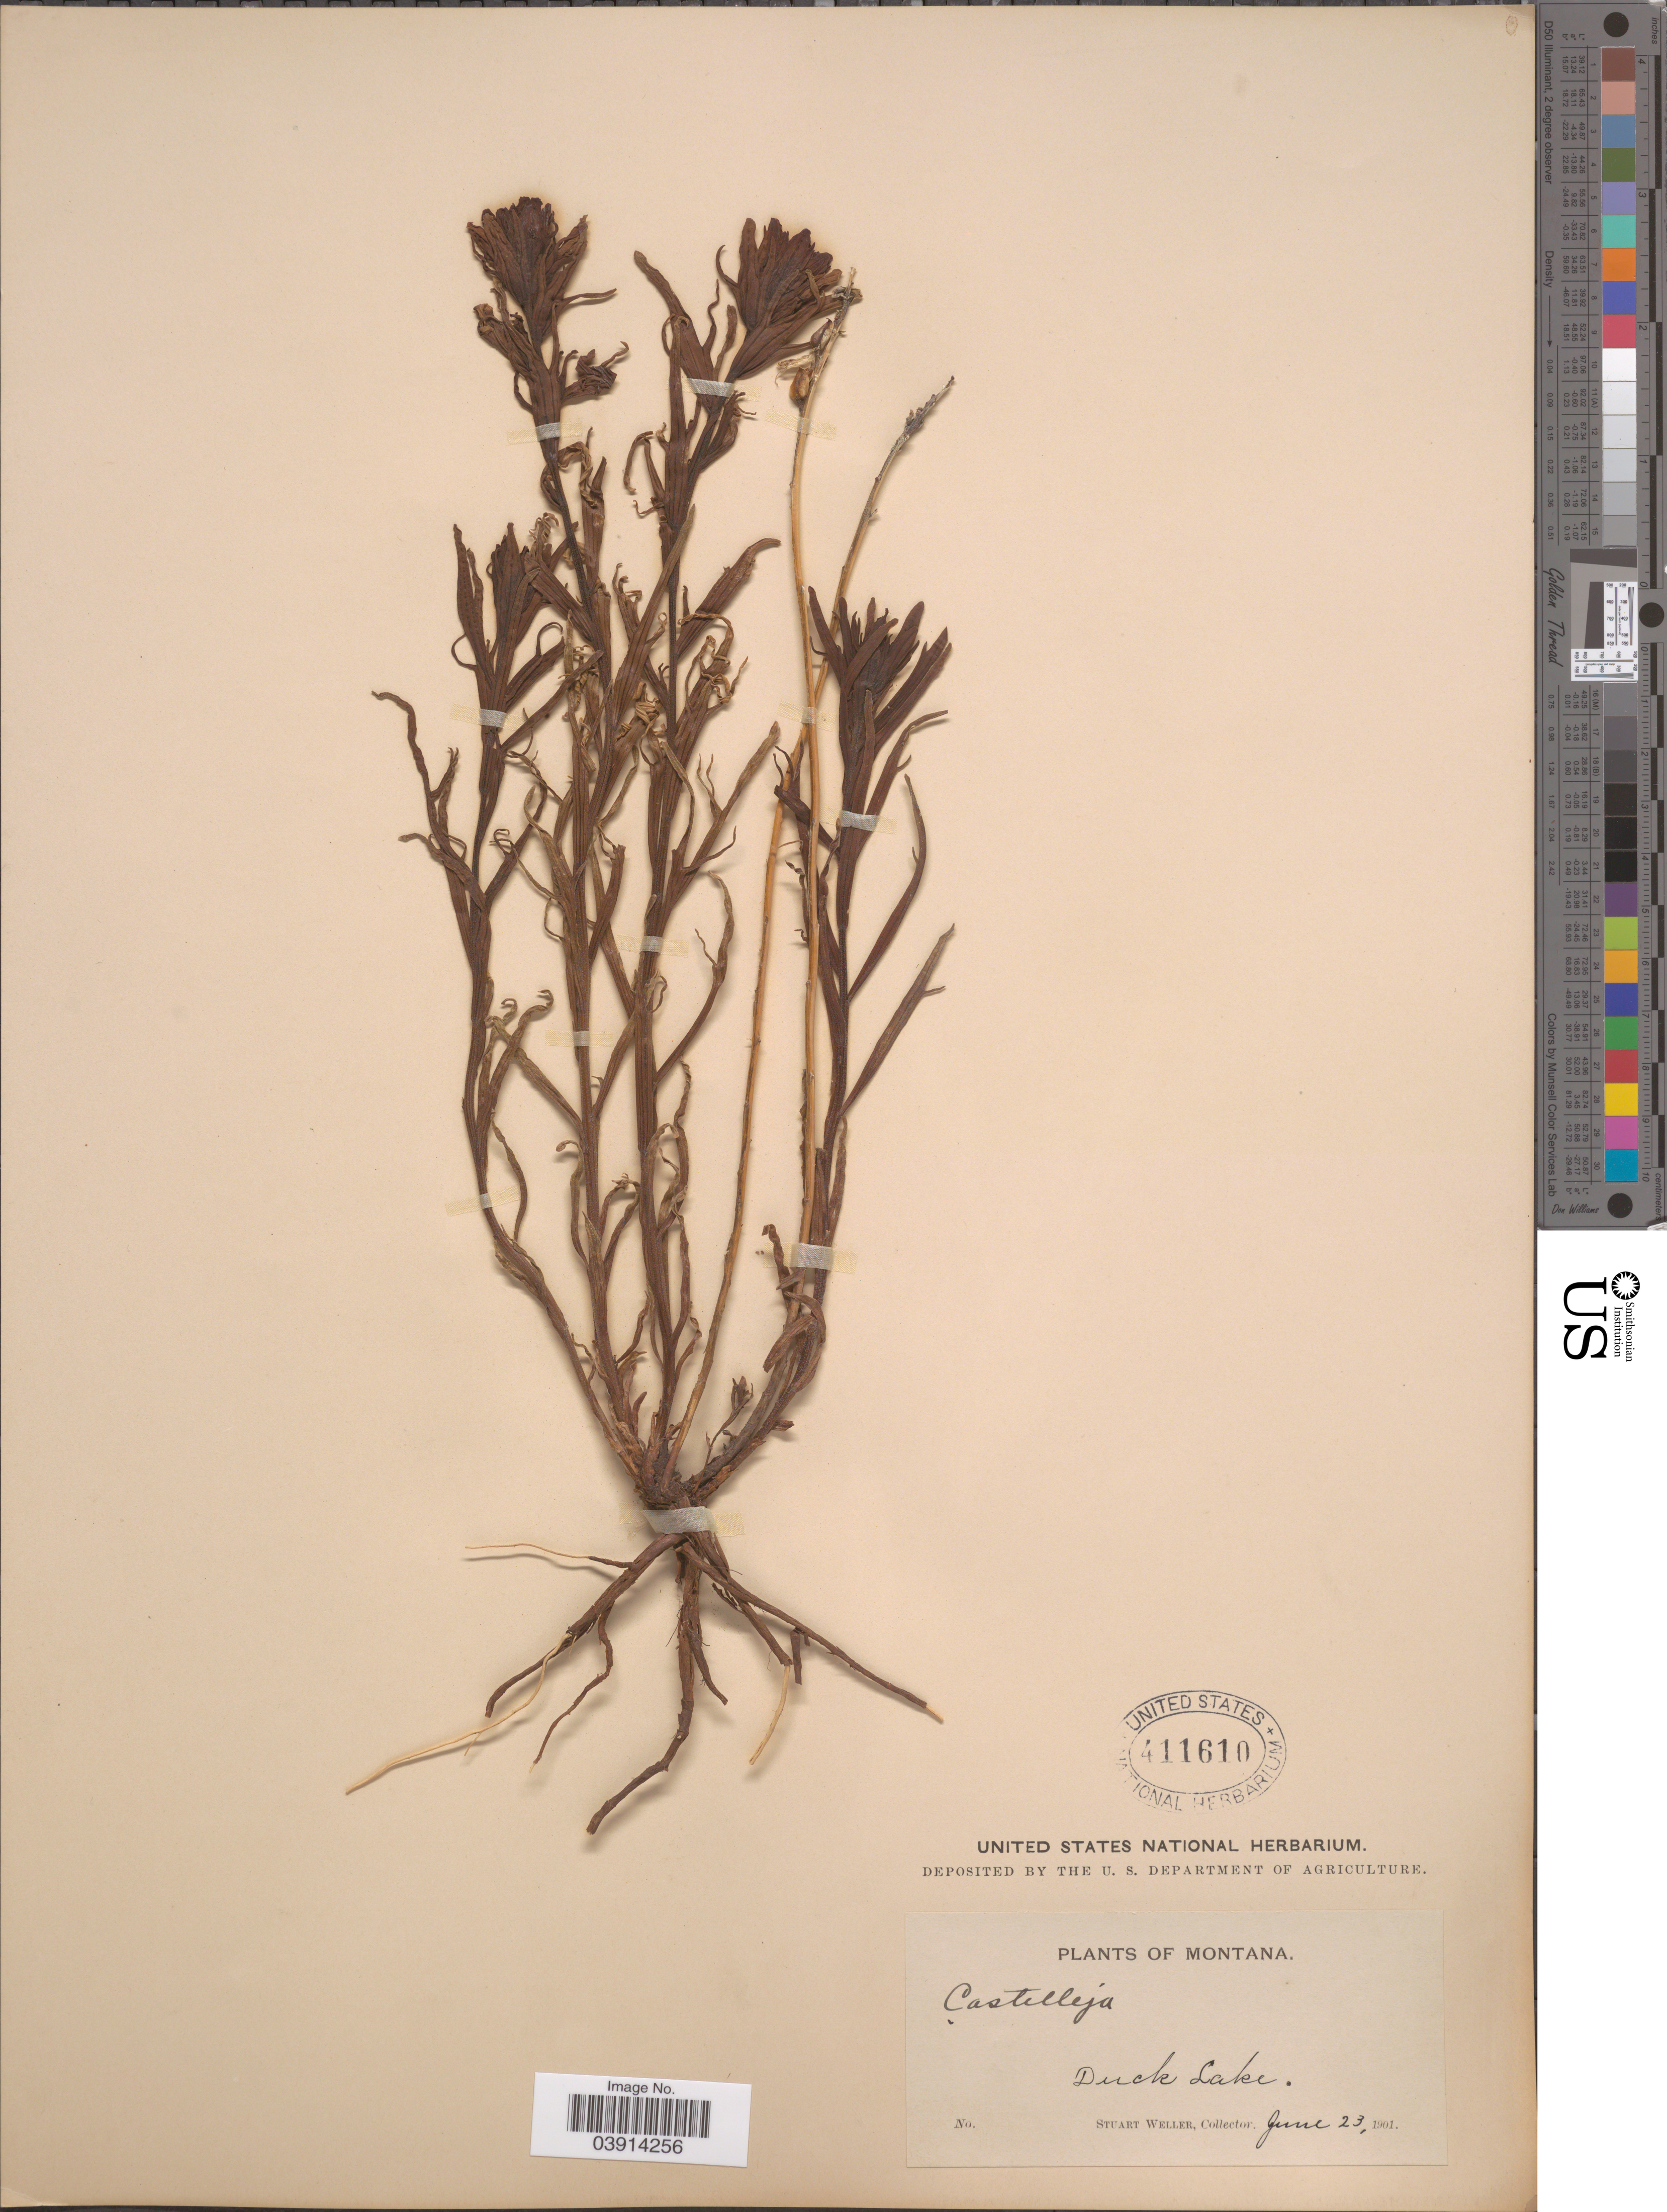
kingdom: Plantae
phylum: Tracheophyta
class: Magnoliopsida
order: Lamiales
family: Orobanchaceae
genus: Castilleja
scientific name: Castilleja septentrionalis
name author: Lindl.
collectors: S. Weller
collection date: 1901-06-23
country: United States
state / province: Montana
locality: Duck Lake.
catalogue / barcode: US 411610